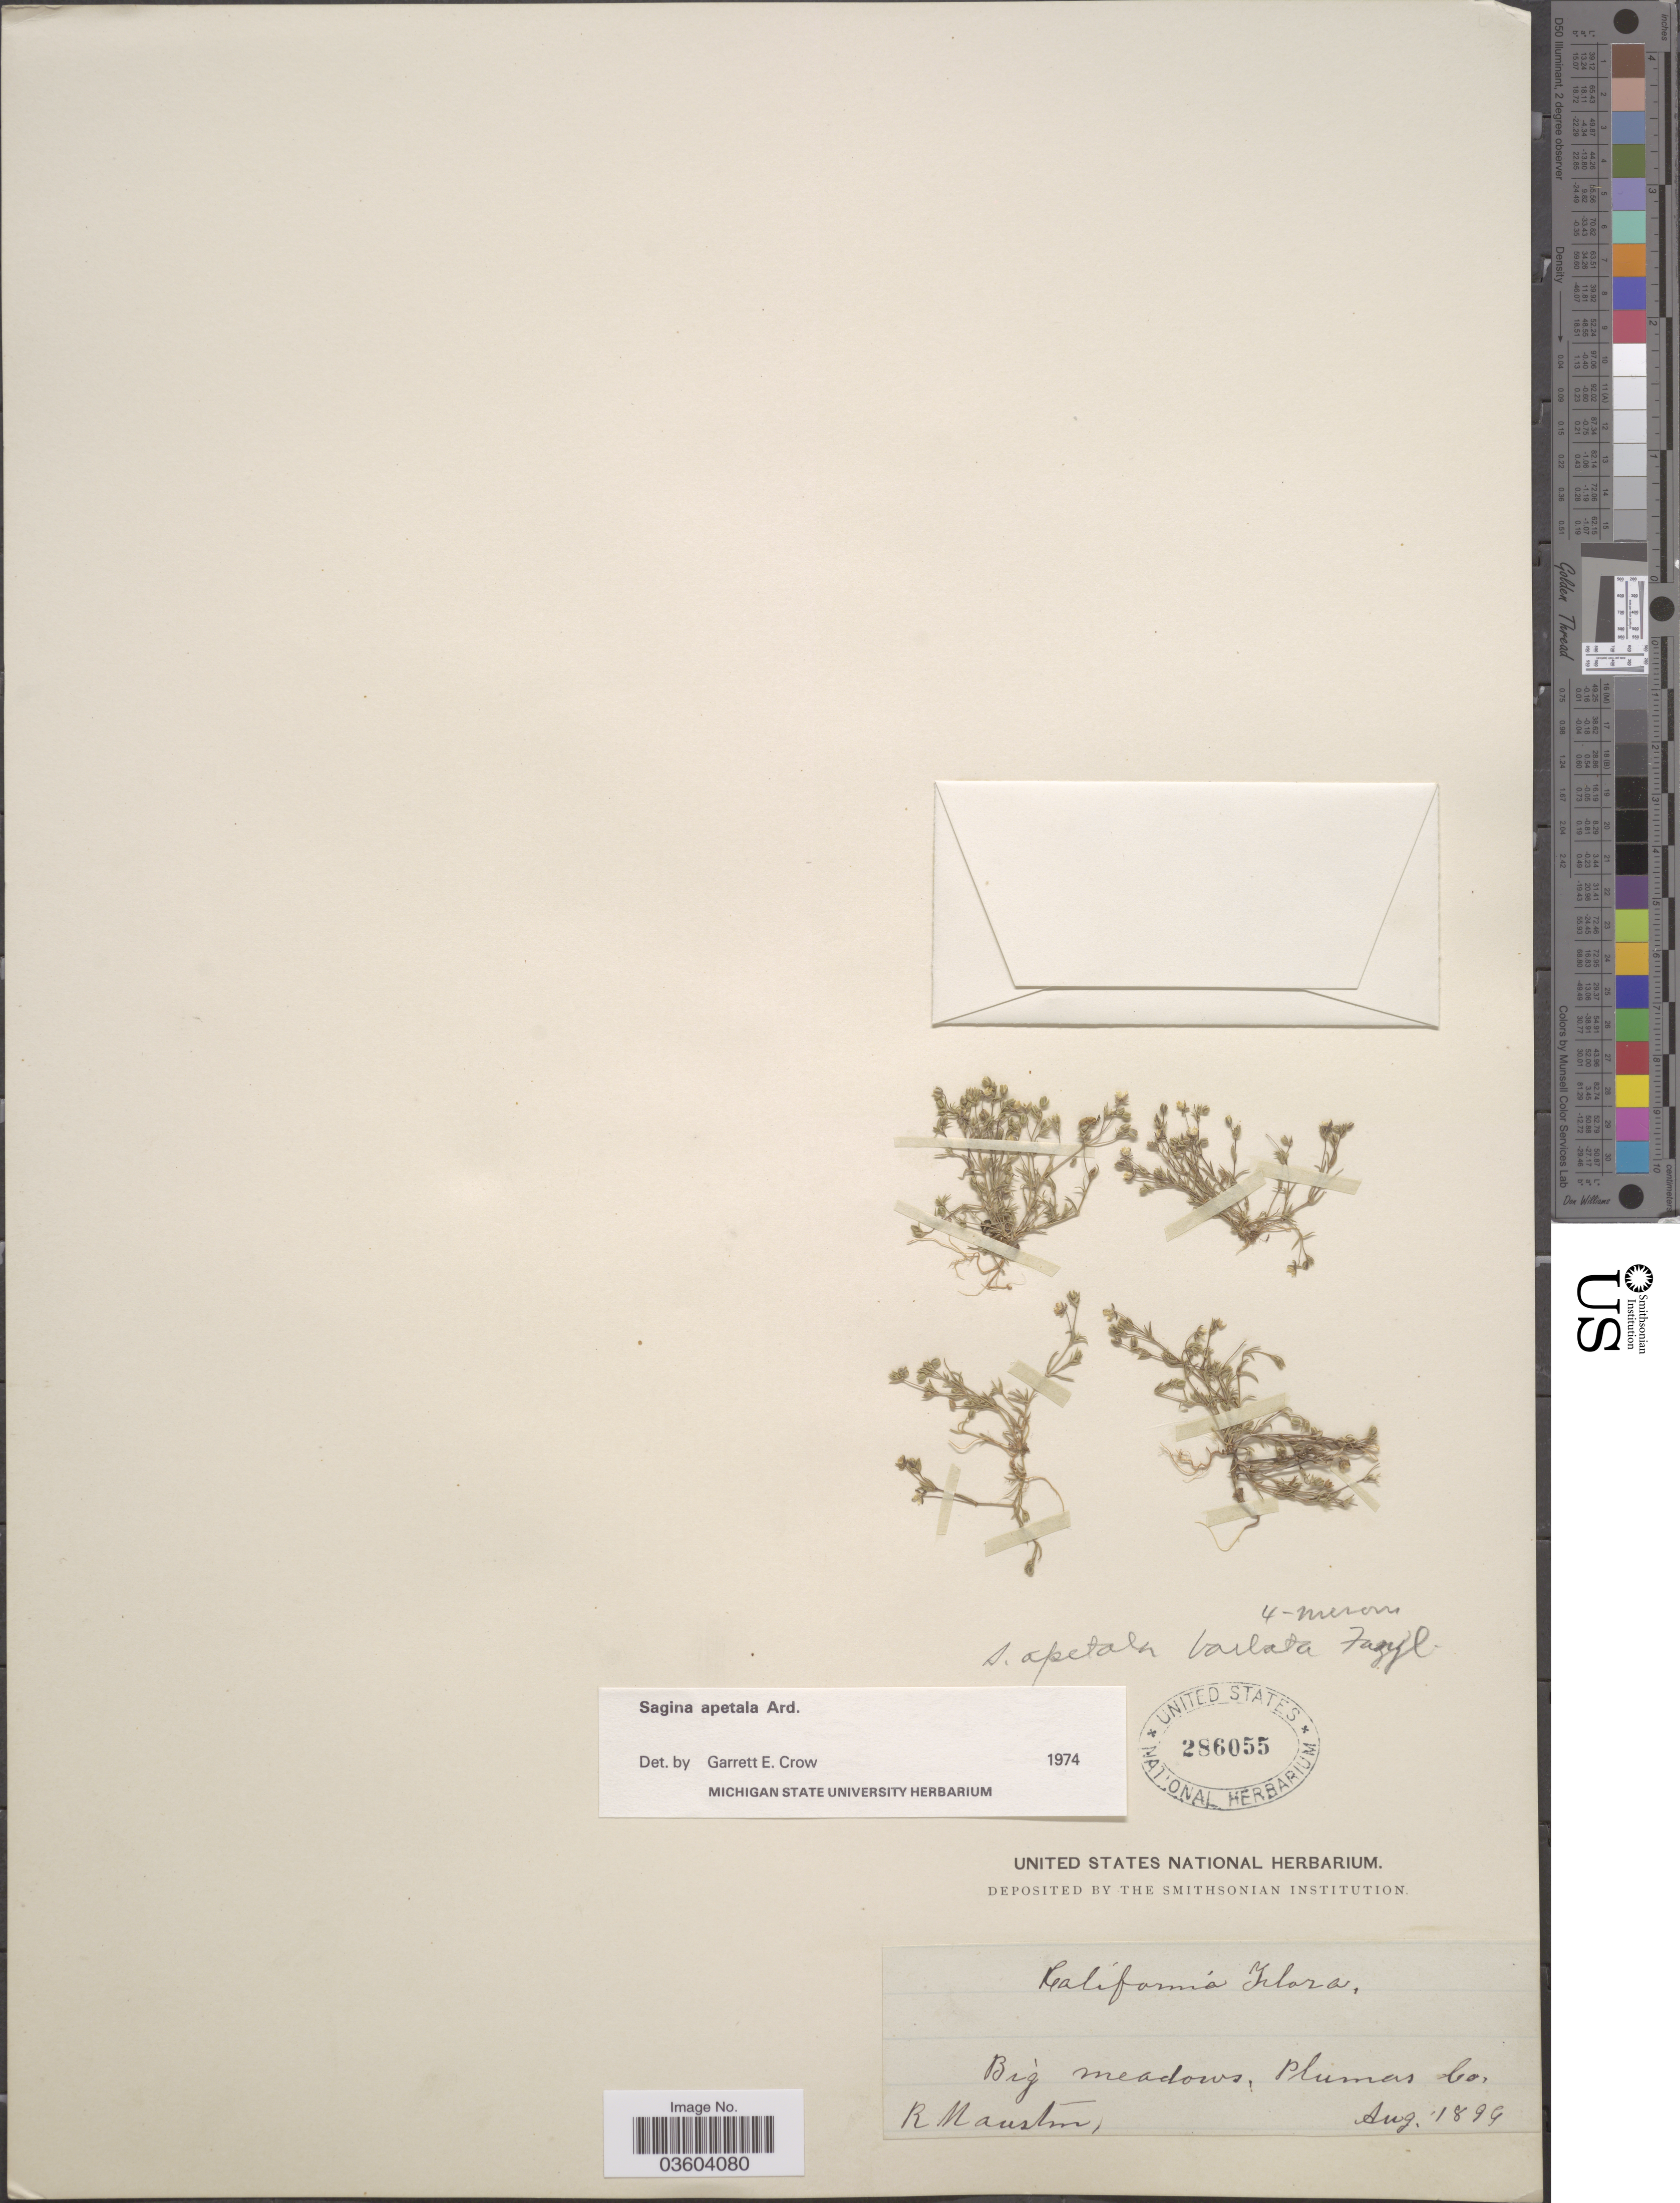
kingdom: Plantae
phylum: Tracheophyta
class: Magnoliopsida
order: Caryophyllales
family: Caryophyllaceae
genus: Sagina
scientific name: Sagina apetala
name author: Ard.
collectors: R. Austin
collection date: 1894-08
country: United States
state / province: California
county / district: Plumas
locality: Big meadows, Plumas Co.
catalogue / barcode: US 286055